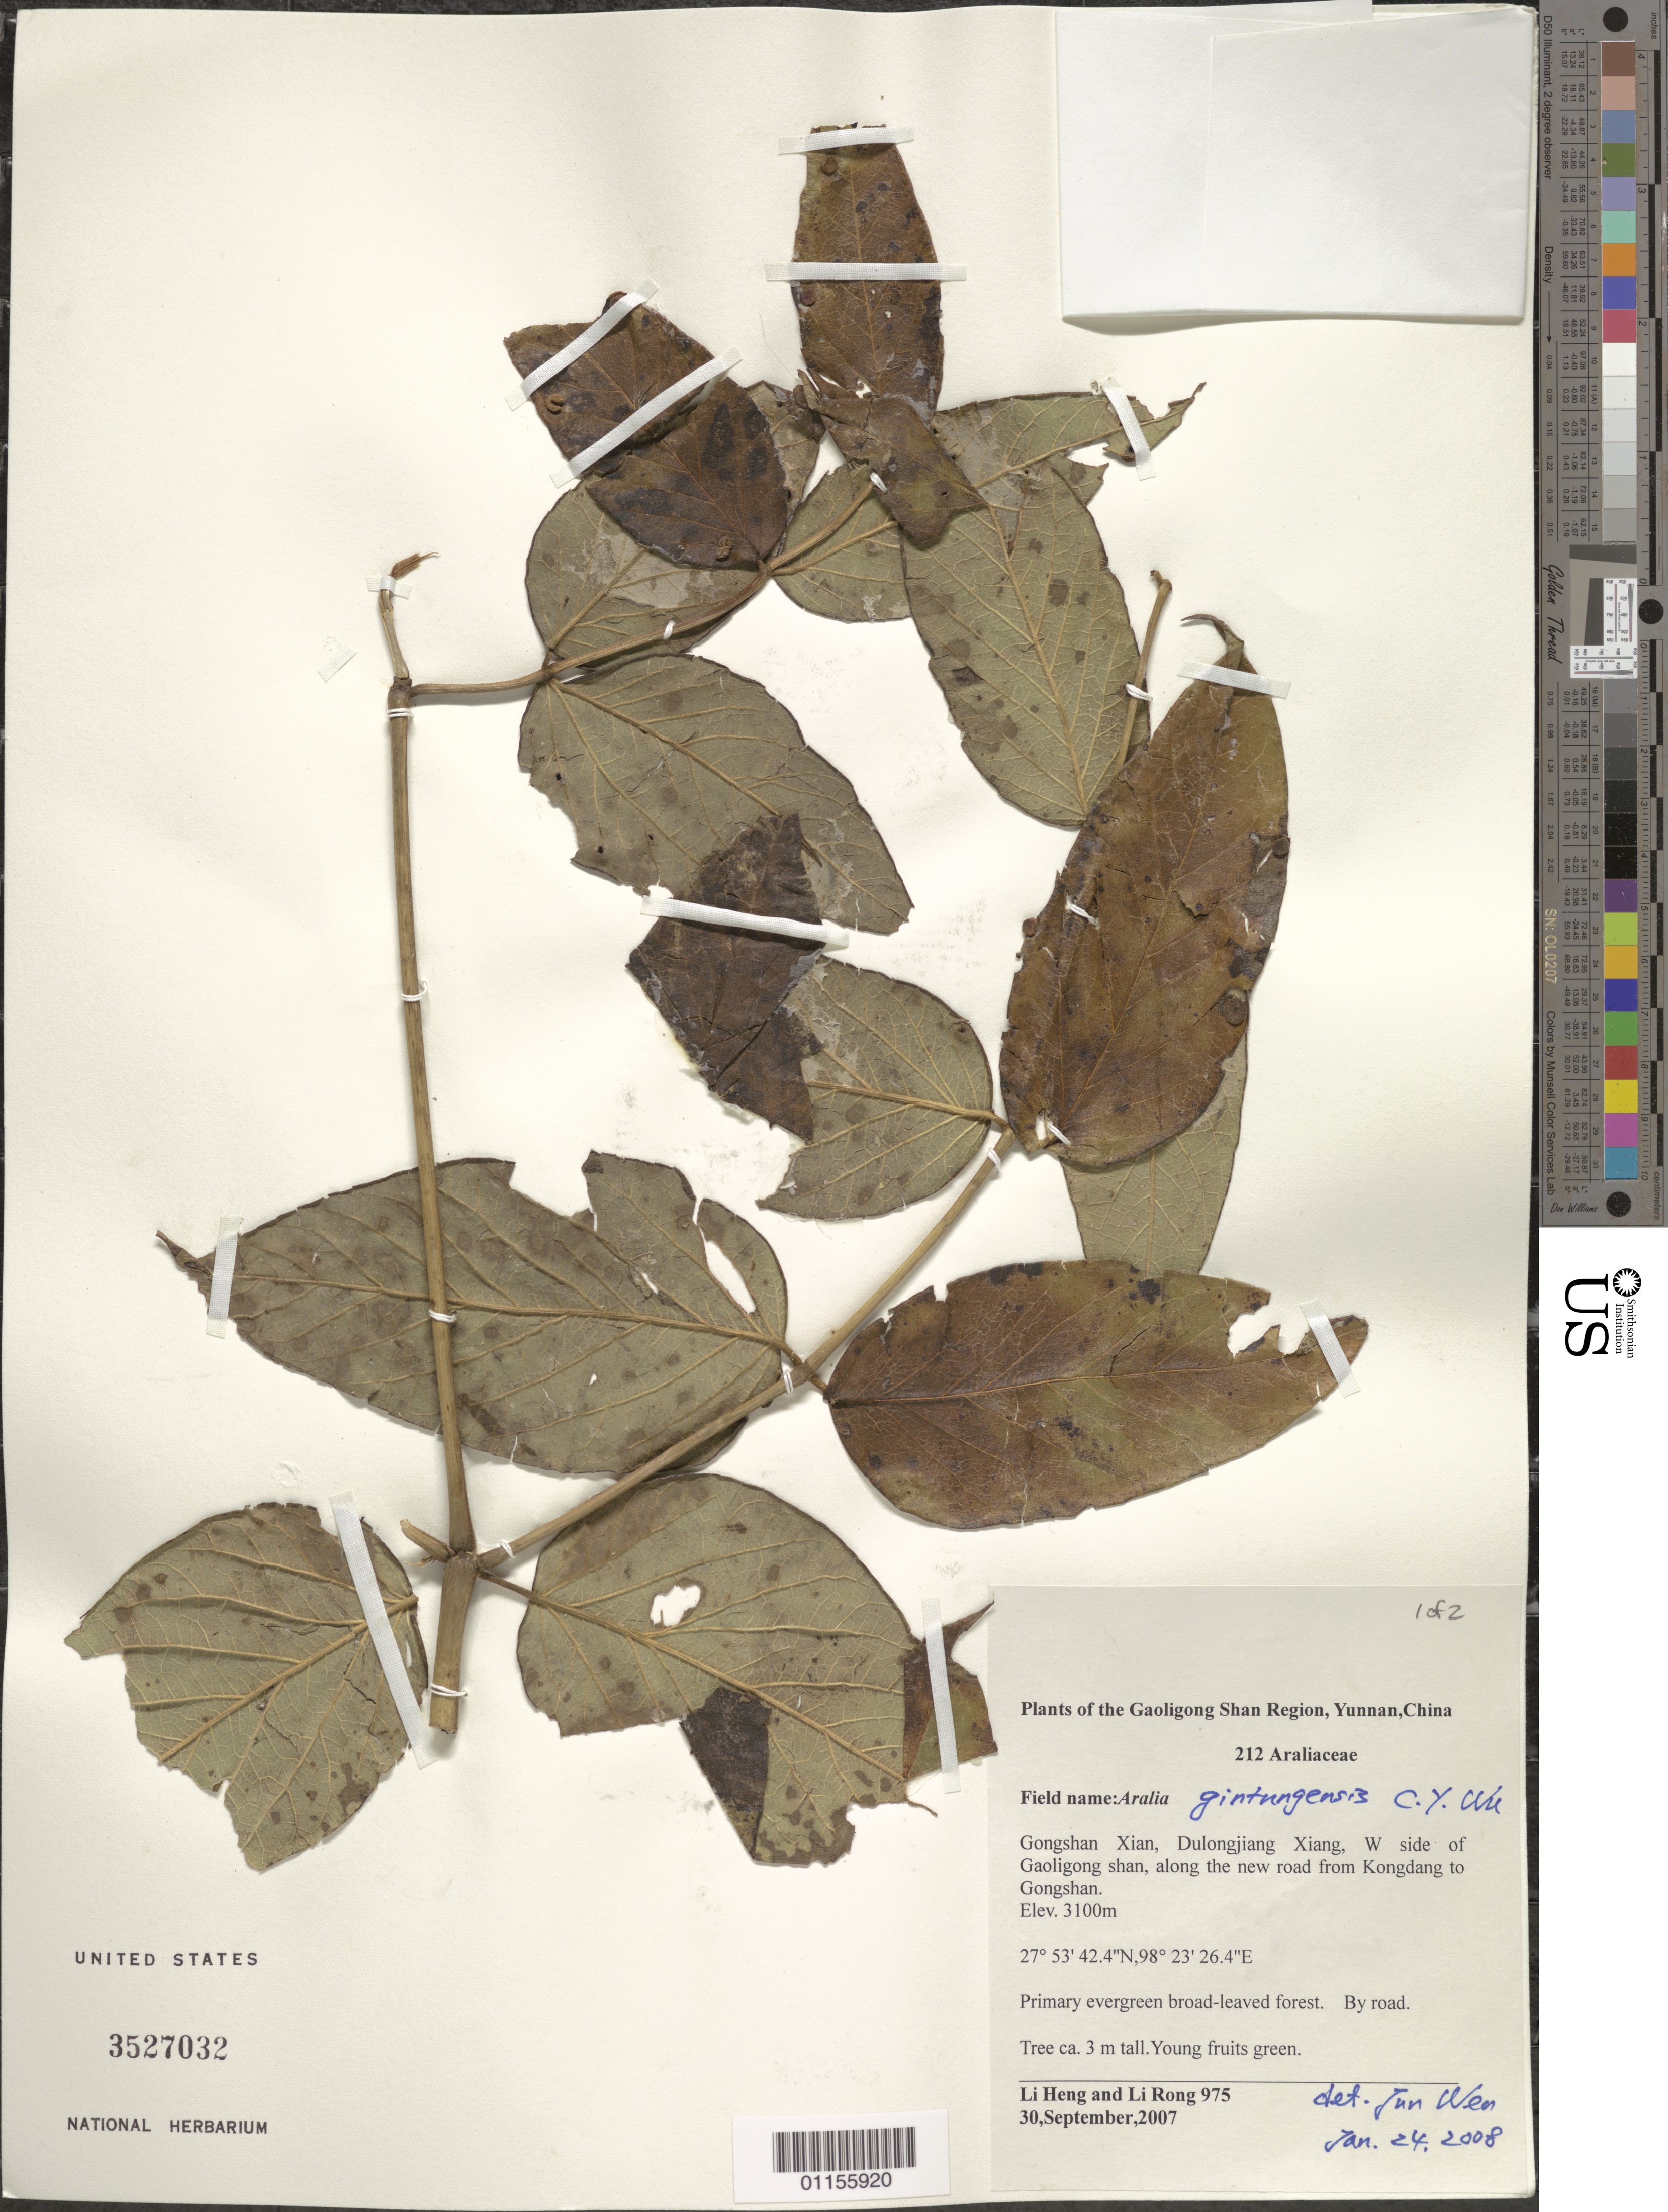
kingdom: Plantae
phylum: Tracheophyta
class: Magnoliopsida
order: Apiales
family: Araliaceae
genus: Aralia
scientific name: Aralia gintungensis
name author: C.Y. Wu ex K.M. Feng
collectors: L. Heng & R. Li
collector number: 975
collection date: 2007-09-30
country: China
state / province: Yunnan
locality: Gongshan Xian, Dulongjiang Xiang, W side of Gaoligong shan, along the new road from Kongdang to Gongshan.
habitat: Primary evergreen broad-leaved forest. By road. Tree.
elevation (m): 3100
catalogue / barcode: US 3527032